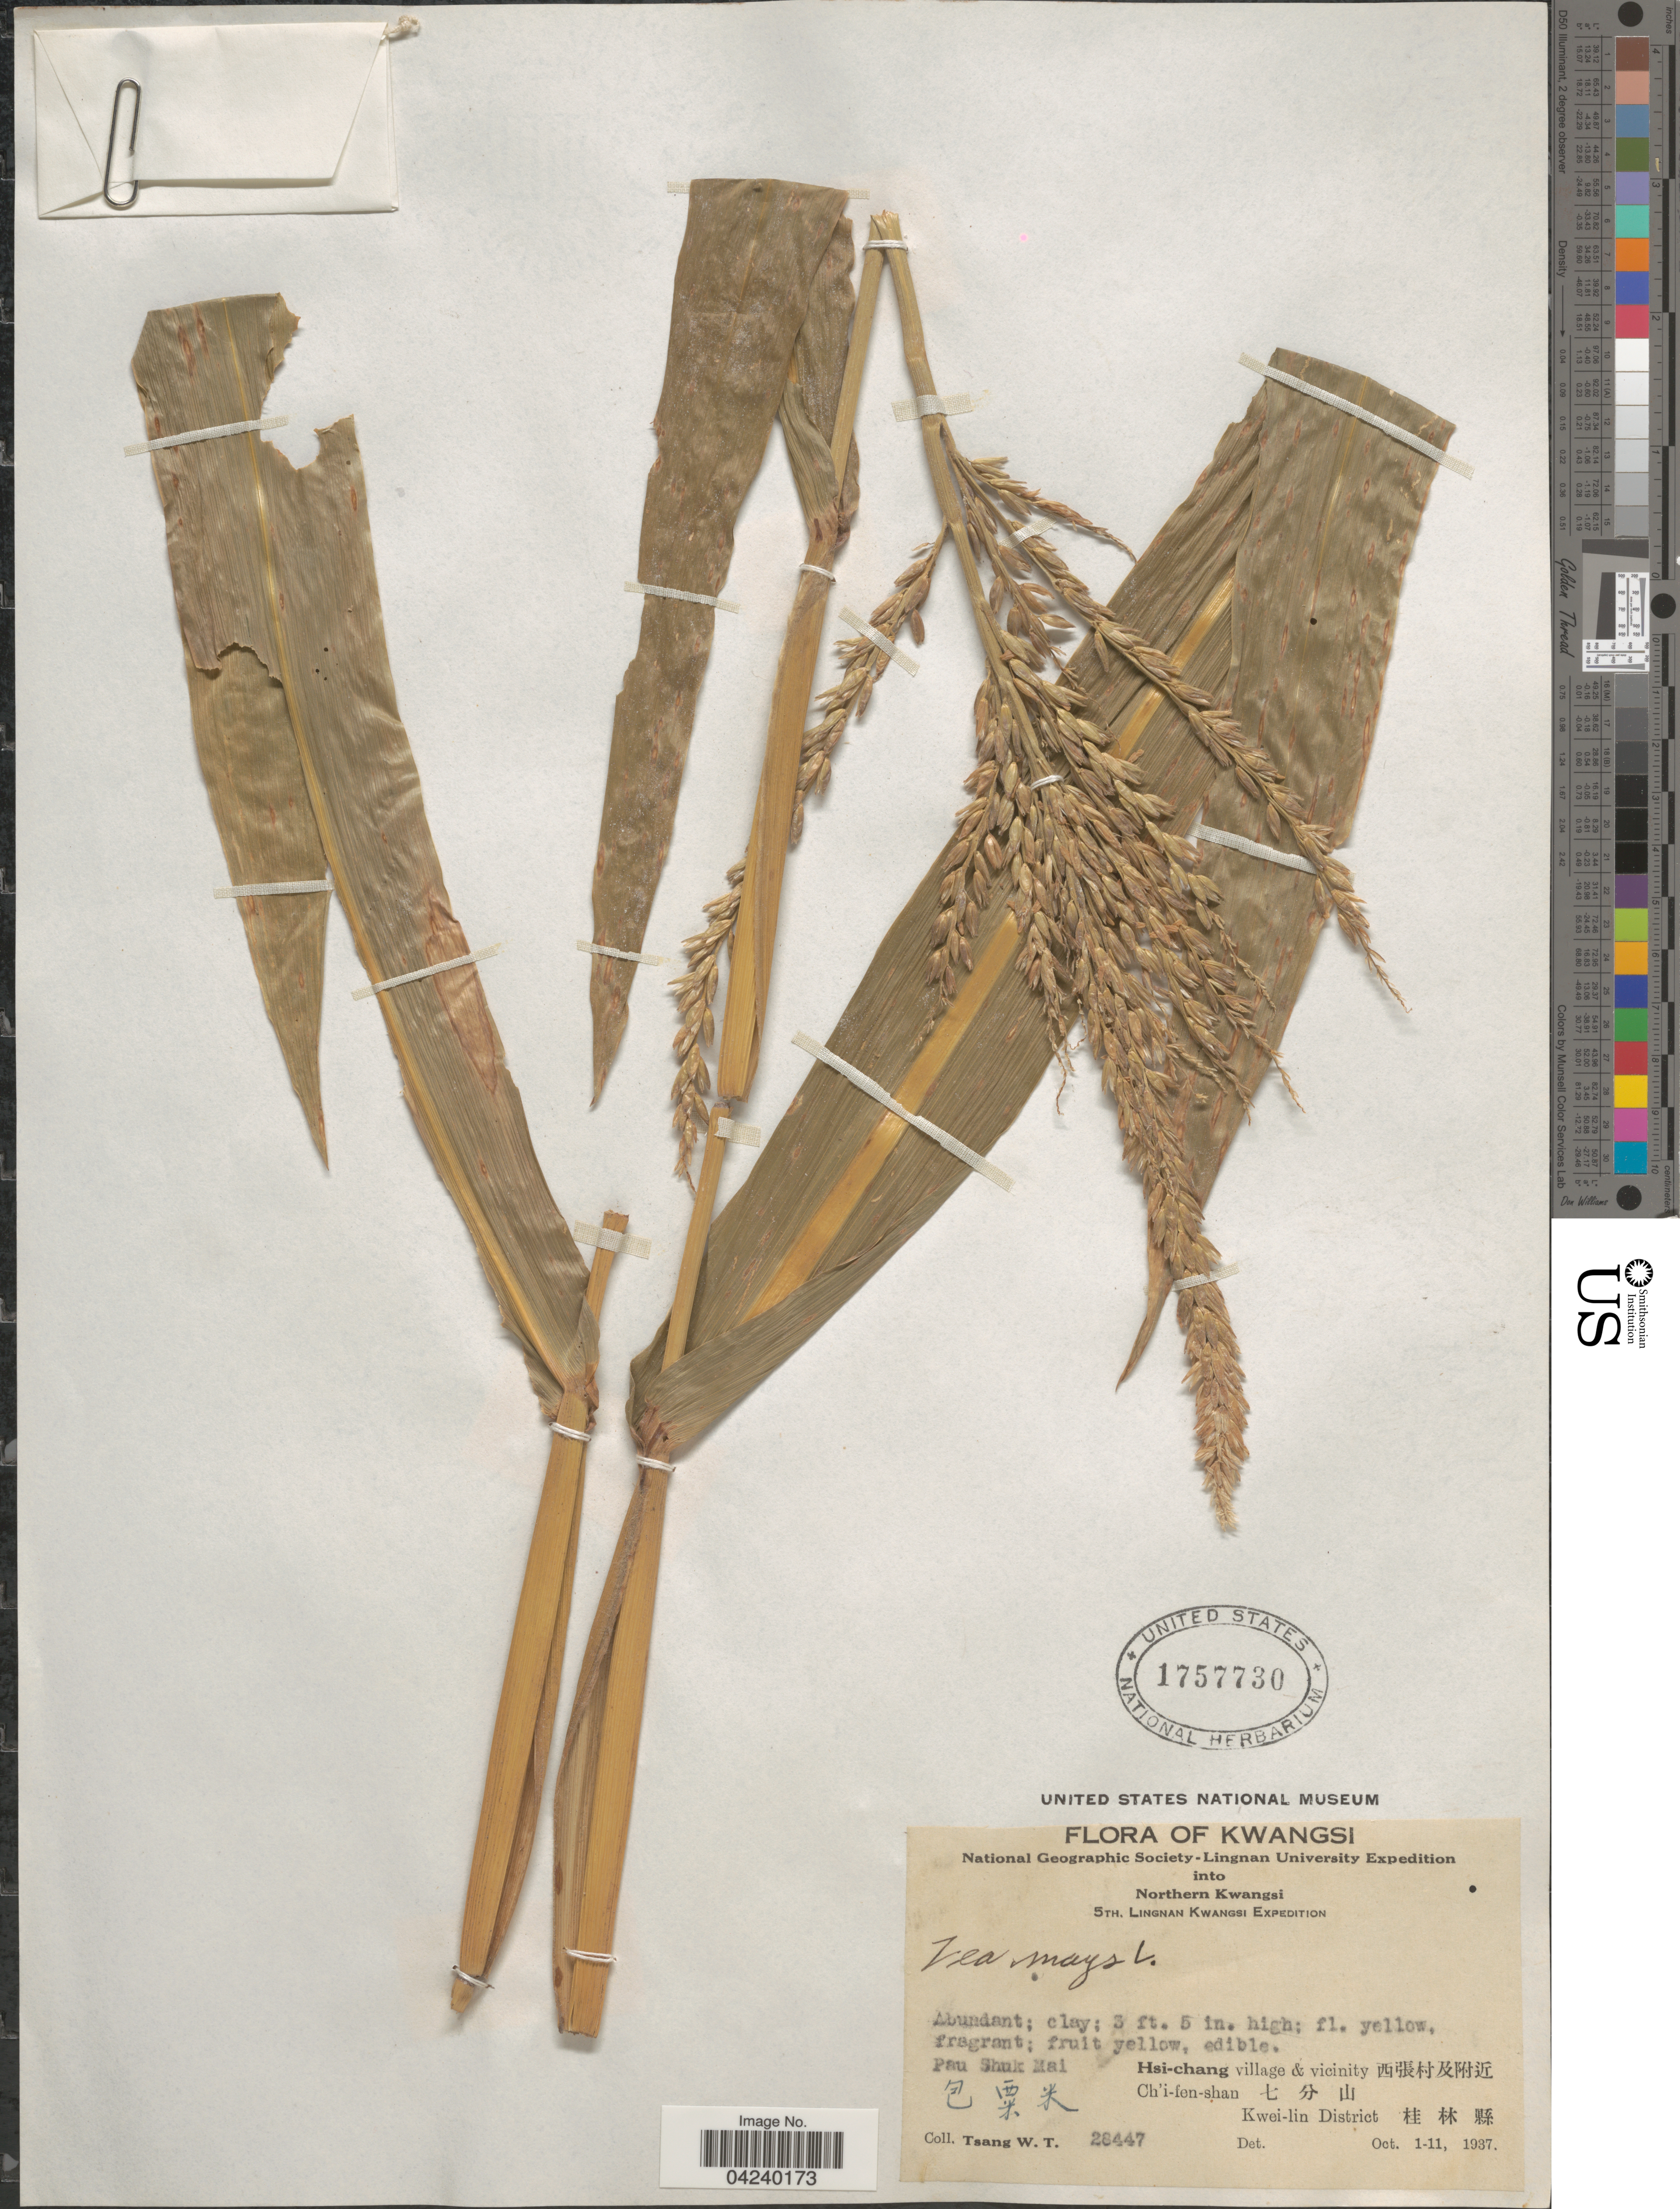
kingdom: Plantae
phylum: Tracheophyta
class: Liliopsida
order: Poales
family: Poaceae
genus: Zea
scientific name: Zea mays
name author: L.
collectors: W. T. Tsang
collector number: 28447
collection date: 1937-10-01/1937-10-11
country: China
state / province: Guangxi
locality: National Geographic Society-Lingnan University Expedition into Northern Kwangsi. 5th. Lingnan Kwangsi Expedition. Pau Shuk Mai X. Hsi-chang village & vicinity X. Ch'i-fen-shan X. Kwei-lin District X.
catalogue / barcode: US 1757730